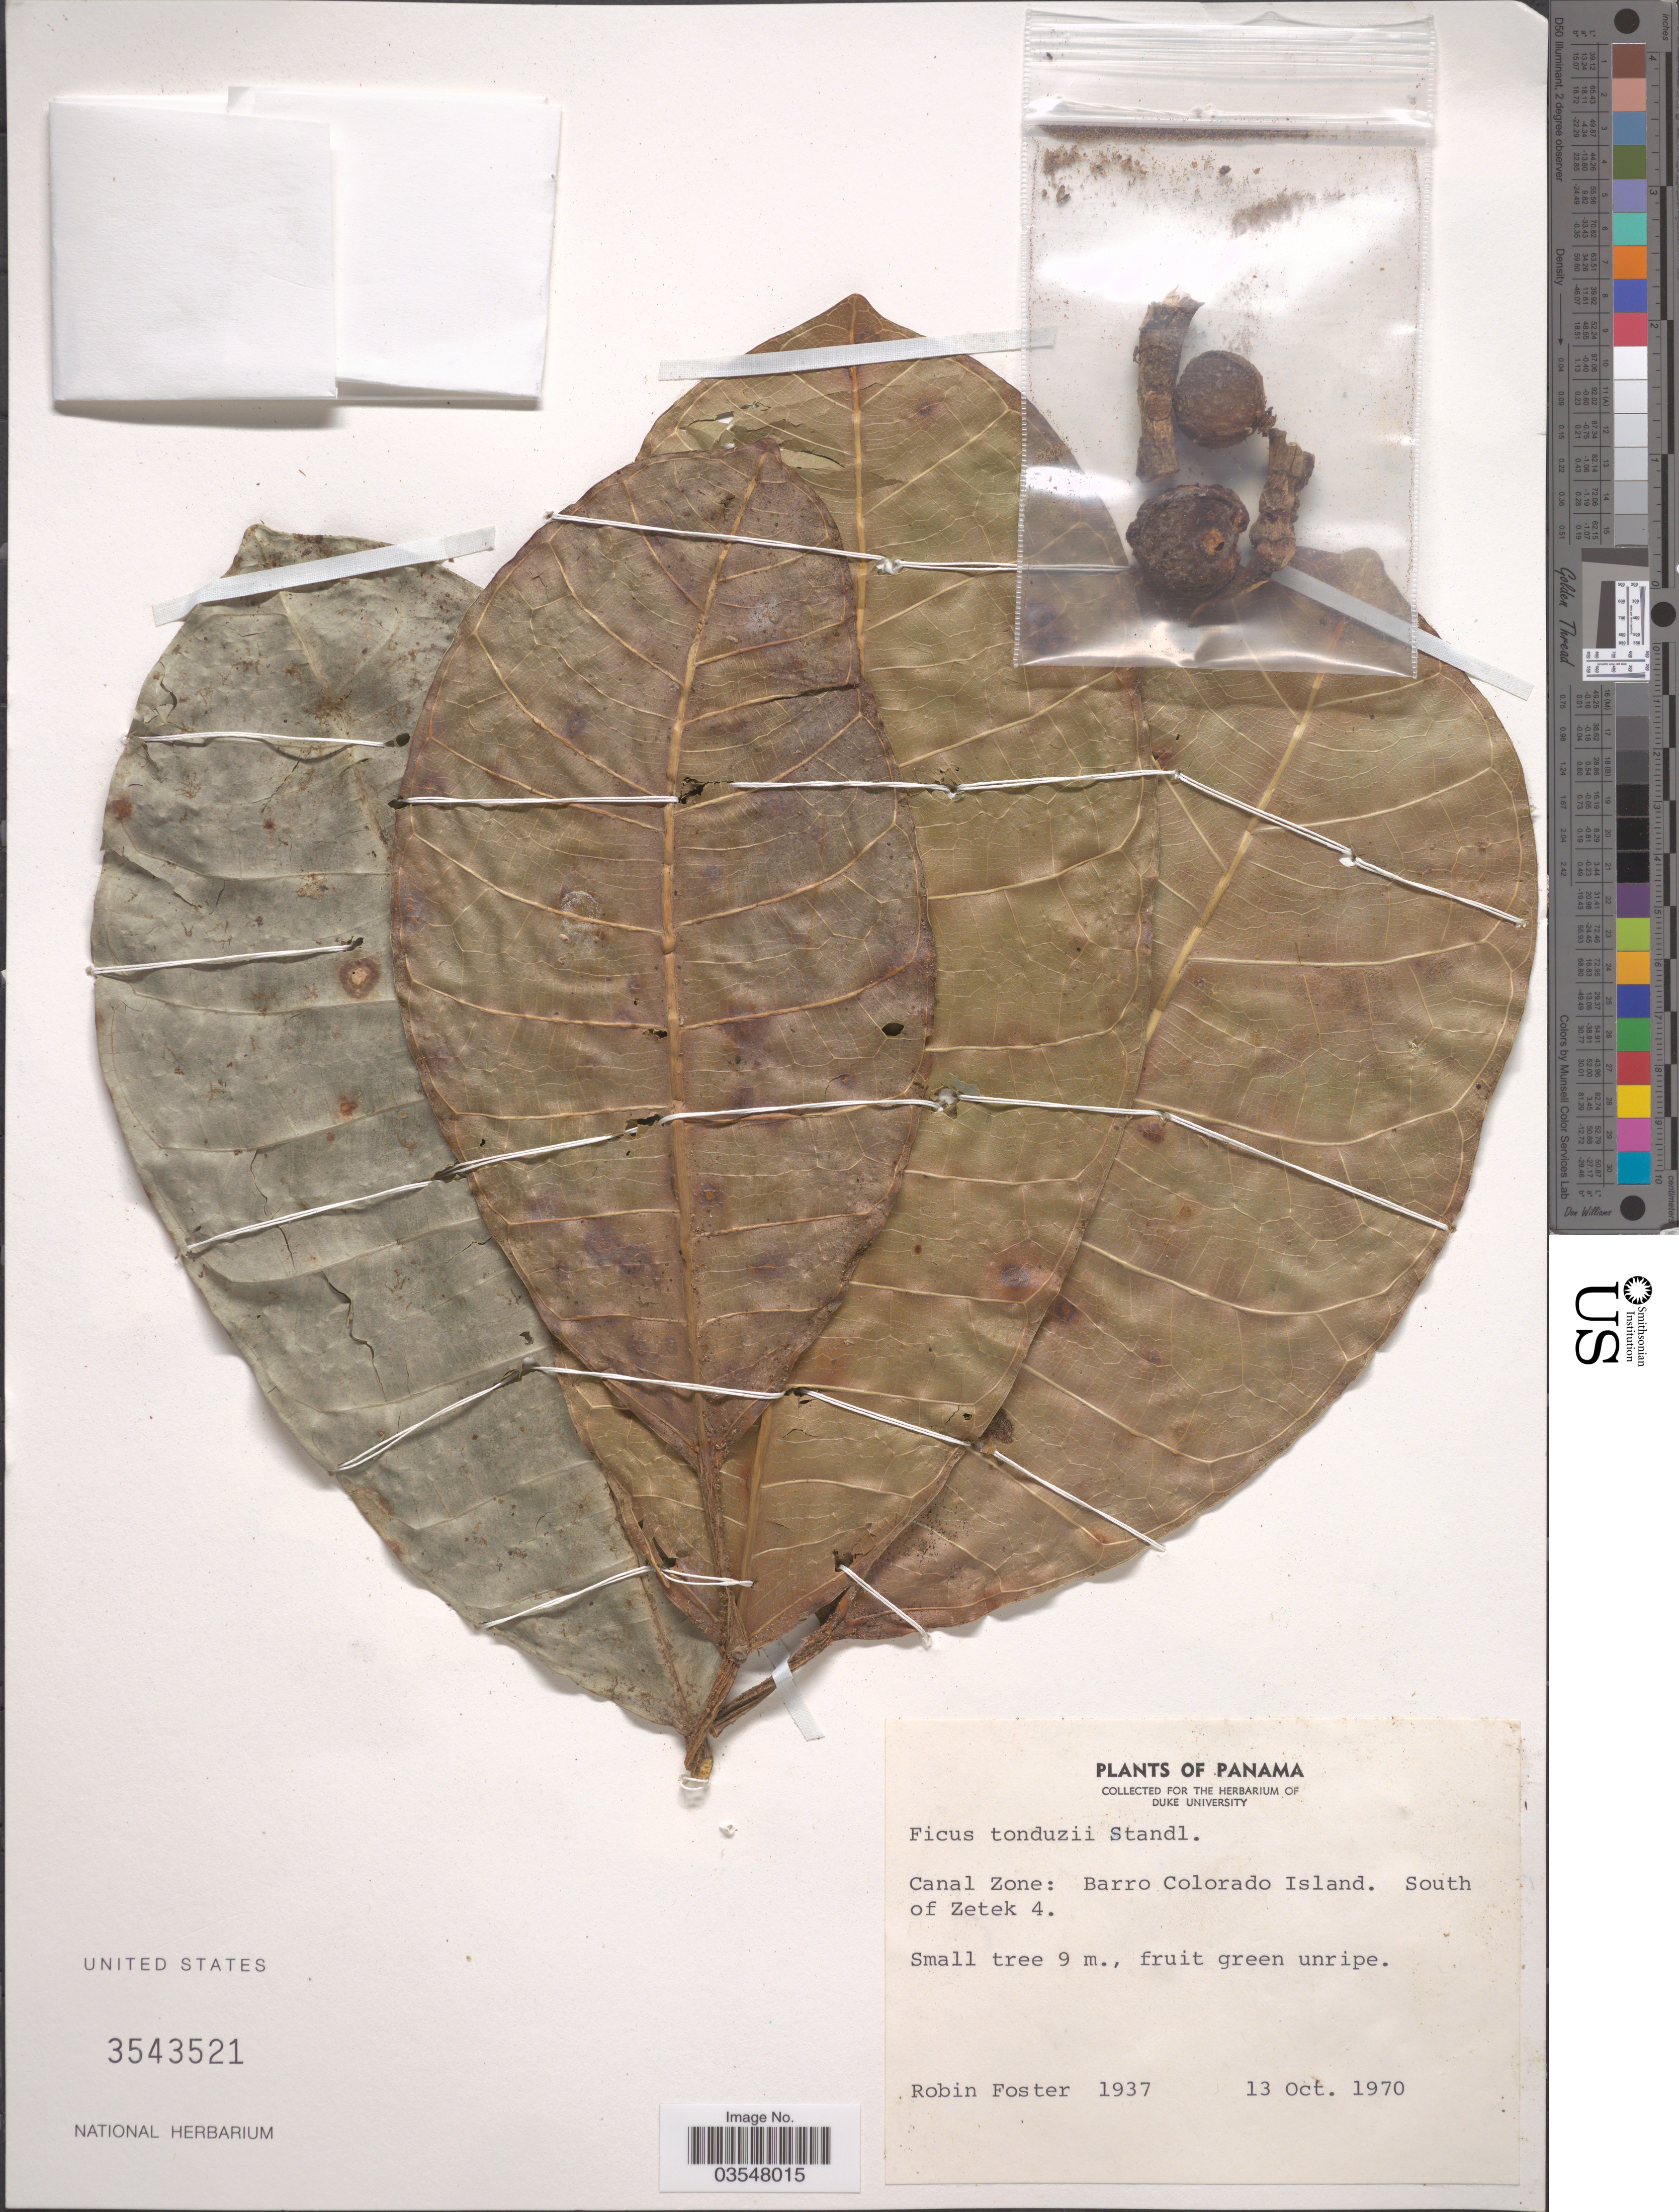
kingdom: Plantae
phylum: Tracheophyta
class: Magnoliopsida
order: Rosales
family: Moraceae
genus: Ficus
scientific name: Ficus tonduzii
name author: Standl.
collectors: R. B. Foster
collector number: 1937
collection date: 1970-10-13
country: Panama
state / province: Panamá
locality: Canal Zone: Barro Colorado Island. South of Zetek 4.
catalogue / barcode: US 3543521